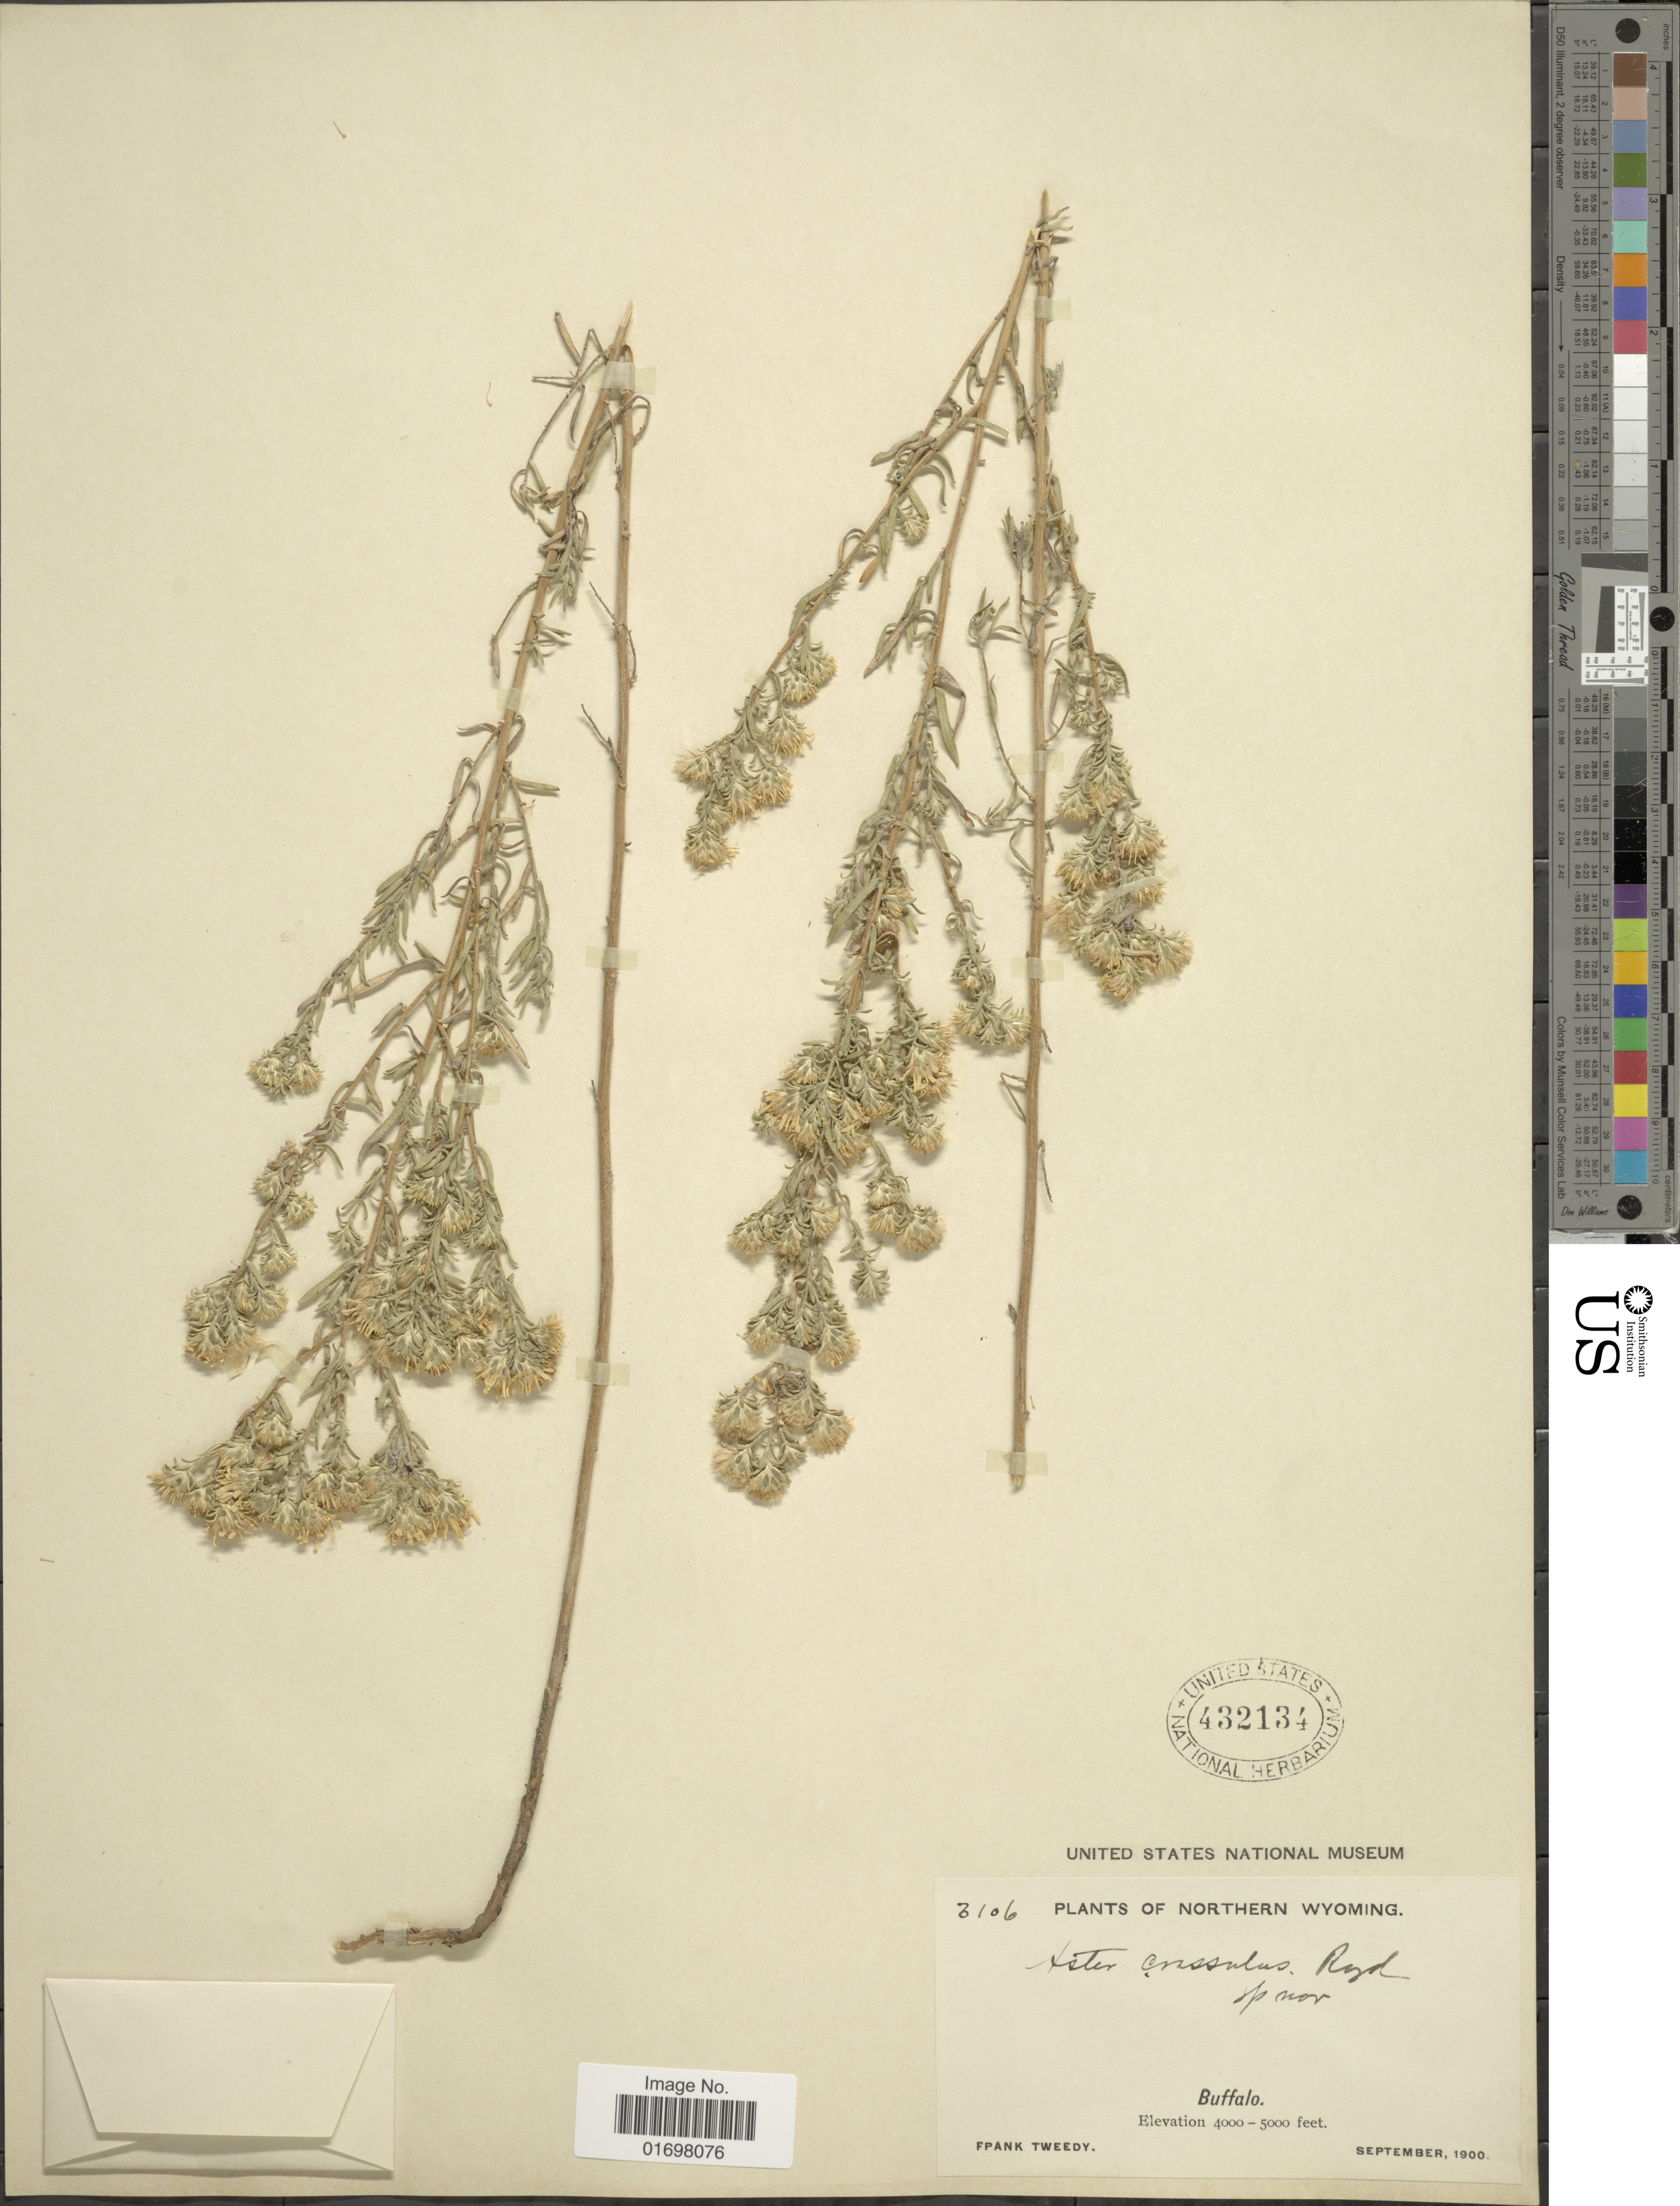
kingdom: Plantae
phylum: Tracheophyta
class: Magnoliopsida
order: Asterales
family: Asteraceae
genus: Symphyotrichum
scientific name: Symphyotrichum falcatum var. commutatum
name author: (Torr. & A. Gray) G.L. Nesom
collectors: F. Tweedy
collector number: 3106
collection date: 1900-09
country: United States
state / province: Wyoming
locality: Northern Wyoming. Buffalo.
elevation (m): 1219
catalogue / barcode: US 432134